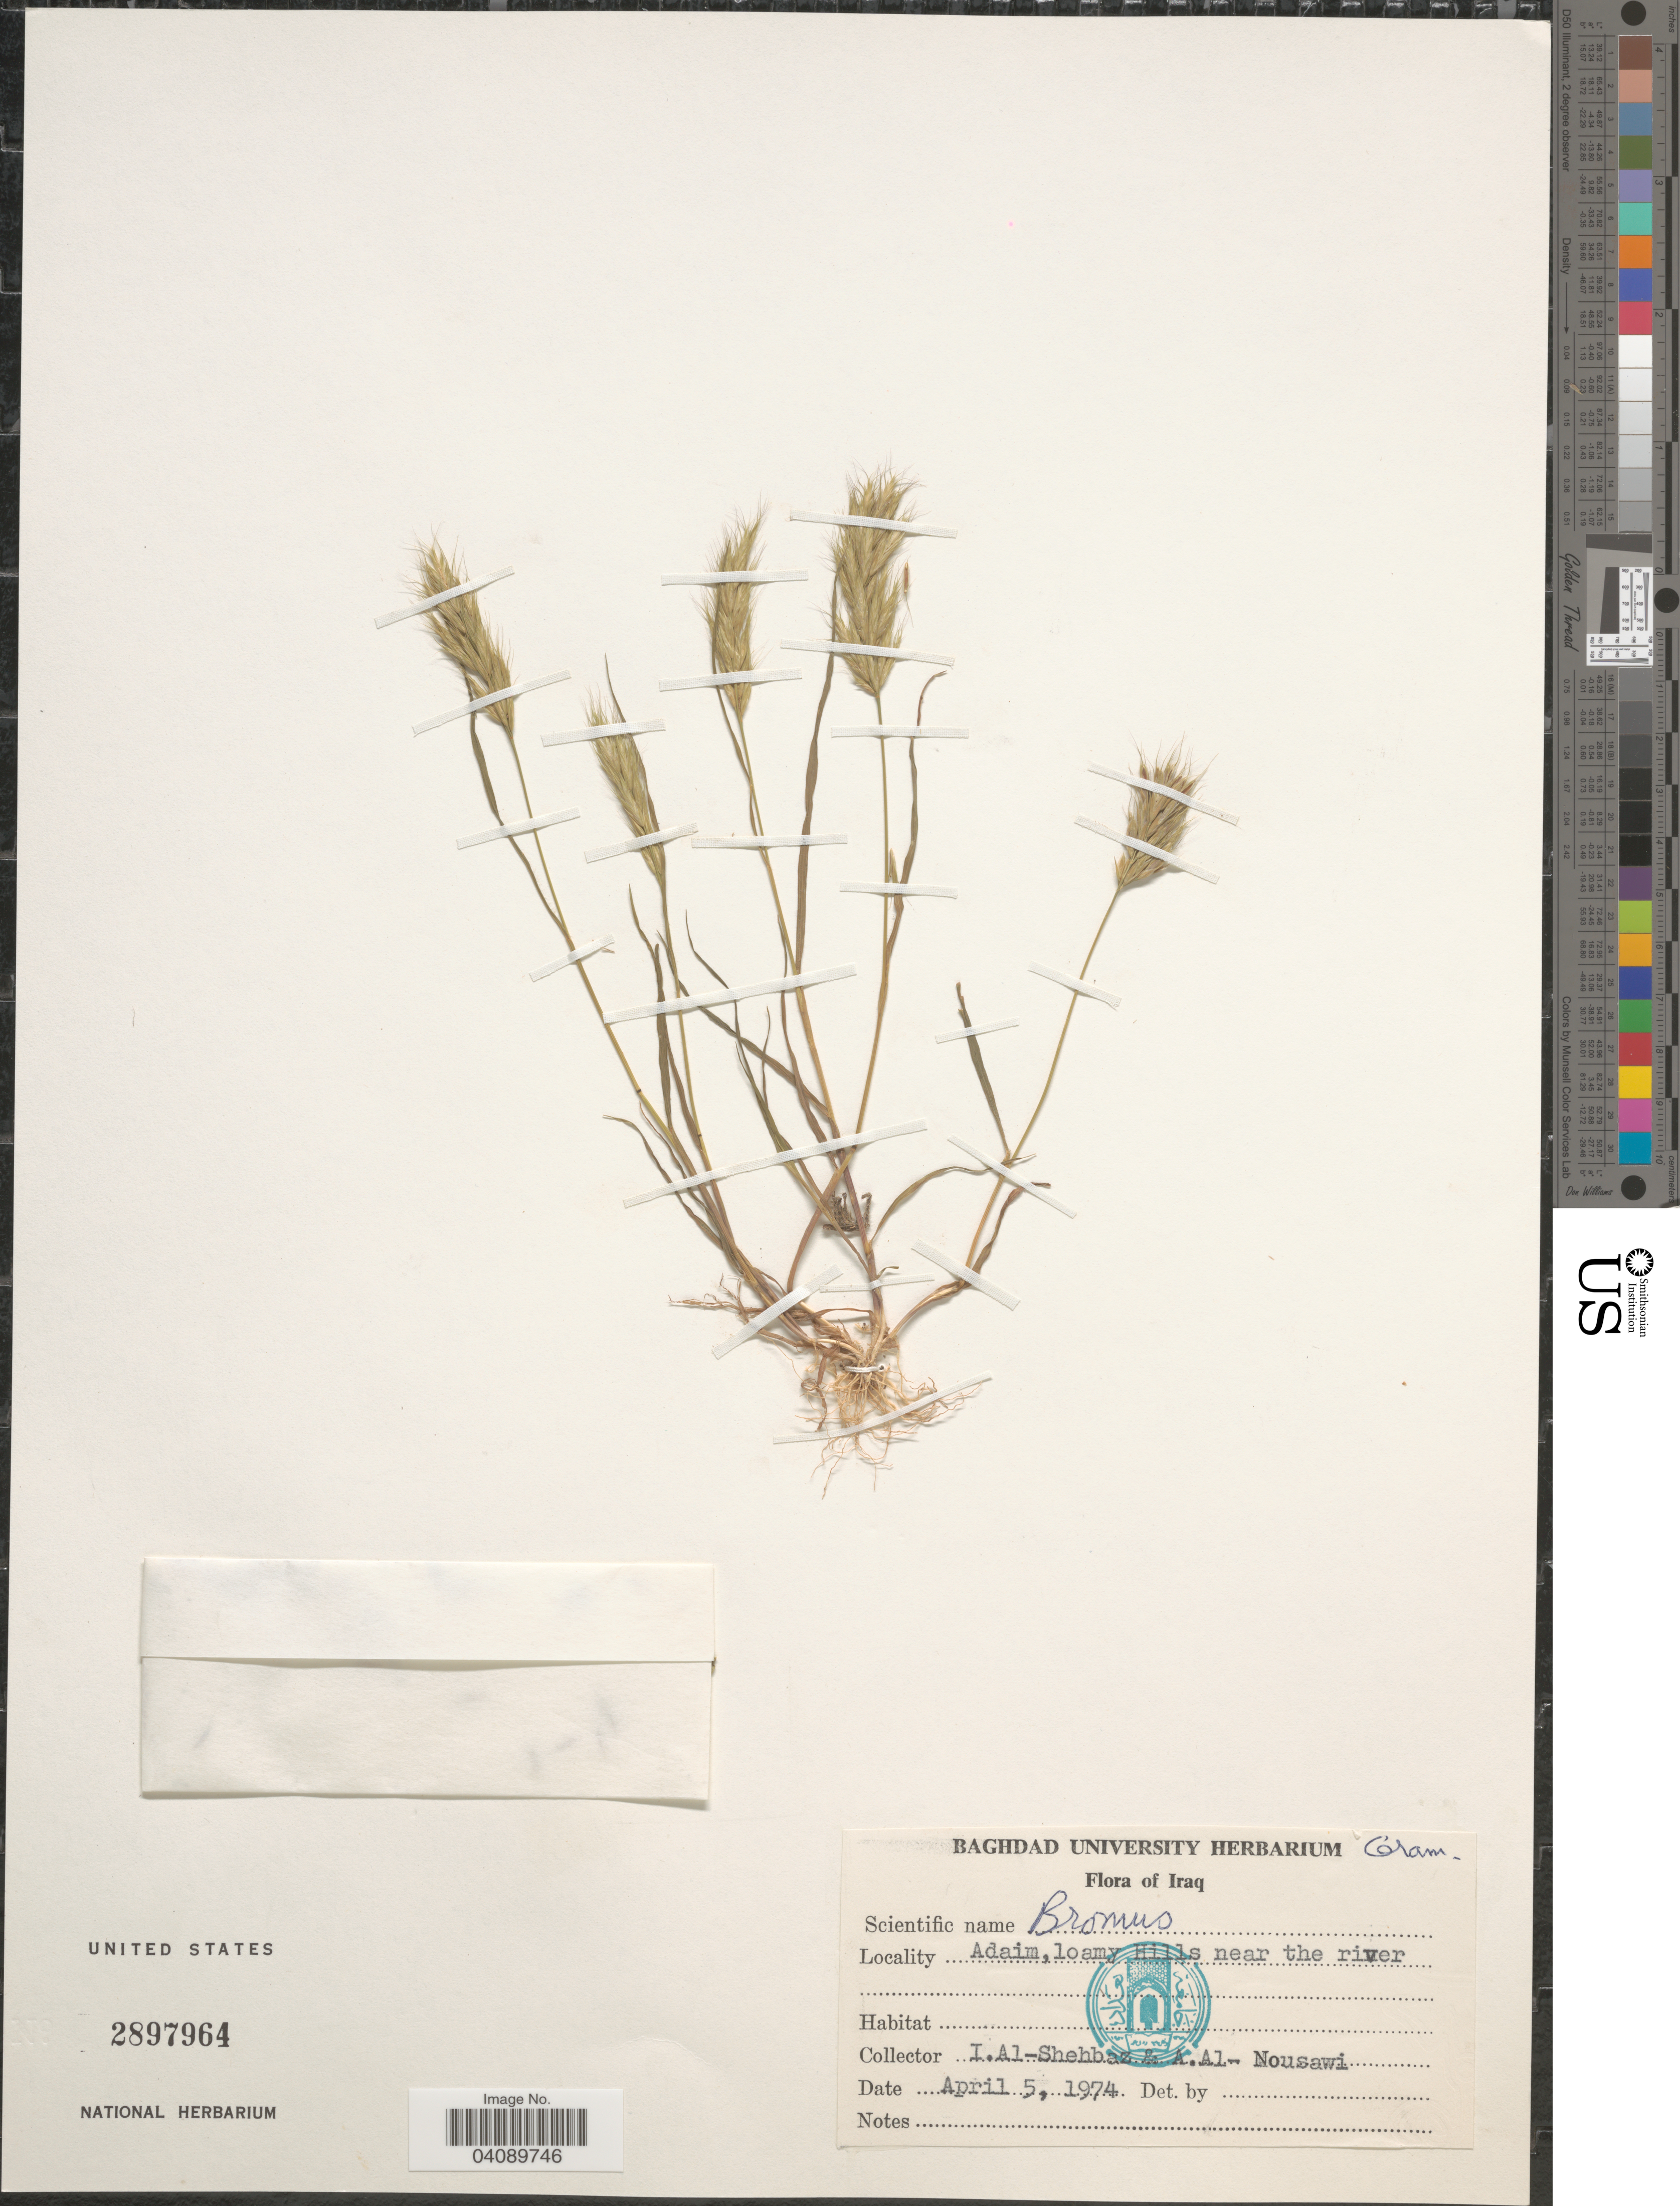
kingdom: Plantae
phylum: Tracheophyta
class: Liliopsida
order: Poales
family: Poaceae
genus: Bromus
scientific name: Bromus sp.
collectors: I. Al-Shehbaz & A. Al-Nousawi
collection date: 1974-04-05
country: Iraq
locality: Adaim, loamy Hills near the river.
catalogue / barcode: US 2897964